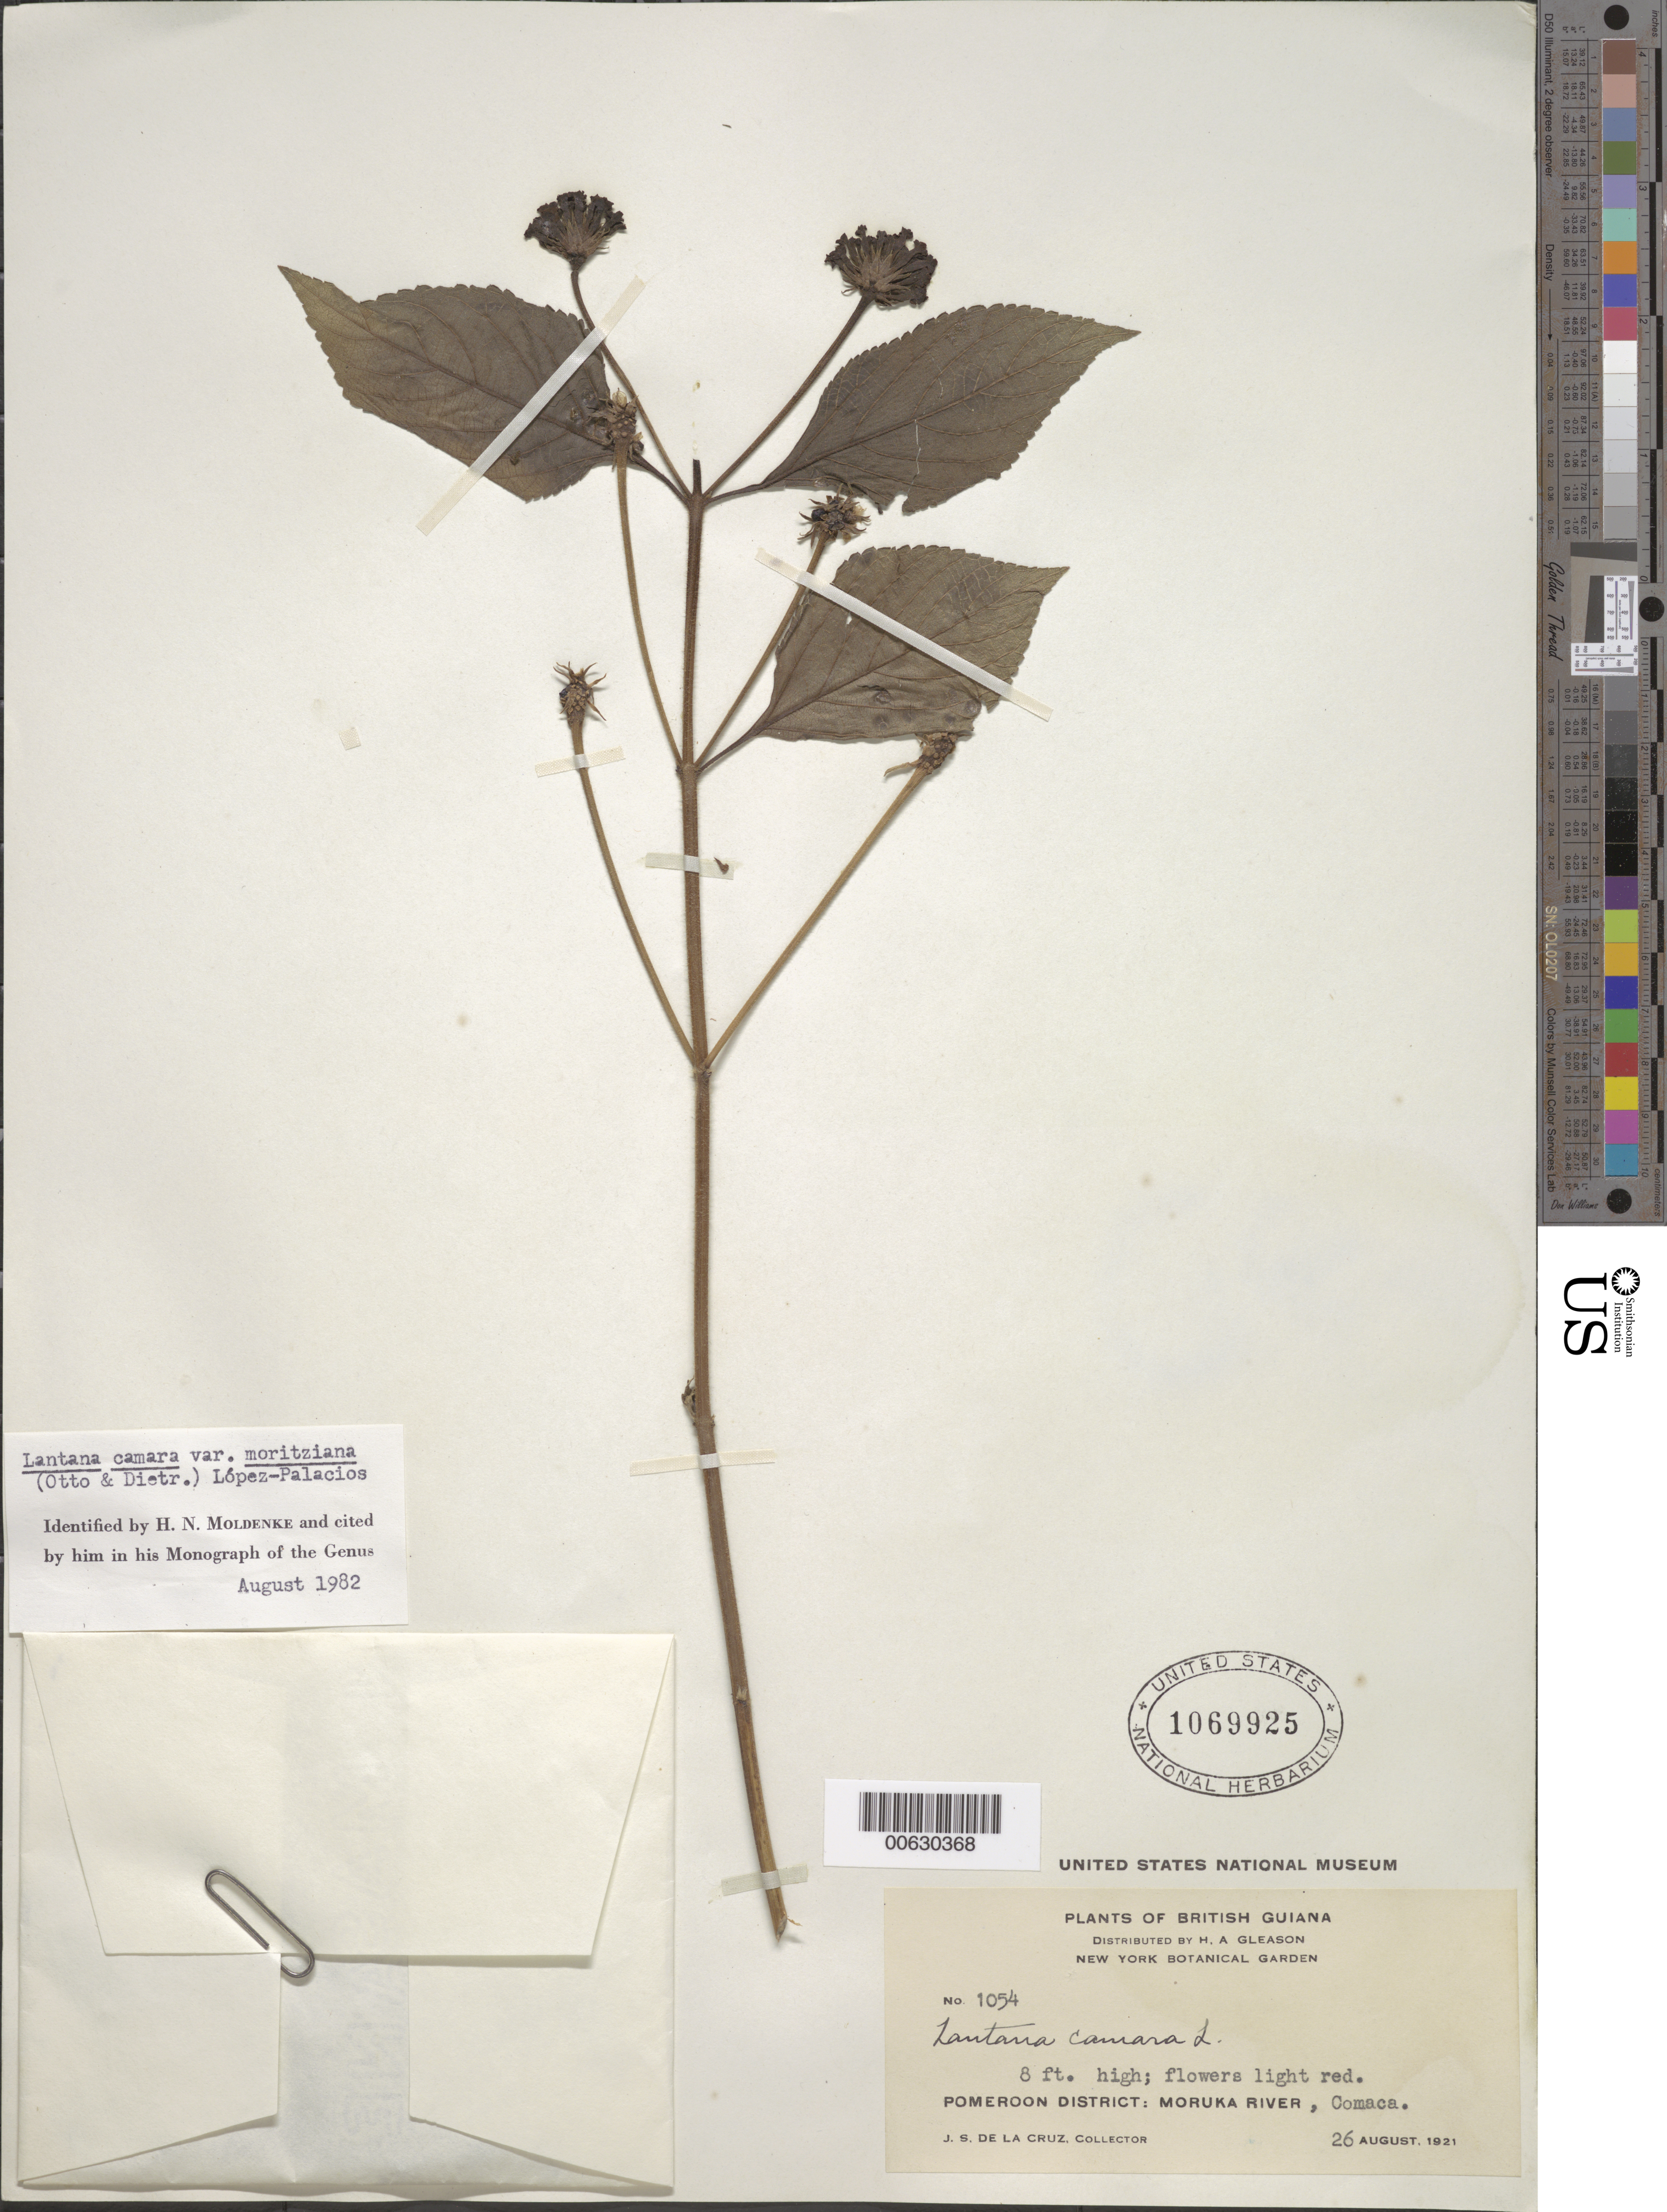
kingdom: Plantae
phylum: Tracheophyta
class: Magnoliopsida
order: Lamiales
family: Verbenaceae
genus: Lantana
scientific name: Lantana camara var. moritziana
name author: (Otto & A. Dietr.) López-Pal.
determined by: Moldenke, H. N.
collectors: J. S. de la Cruz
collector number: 1054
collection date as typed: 25-Aug-21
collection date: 1921-08-25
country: Guyana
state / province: Barima-Waini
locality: Comaca, Moruka R., Pomeroon Dist.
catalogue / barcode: US 1069925